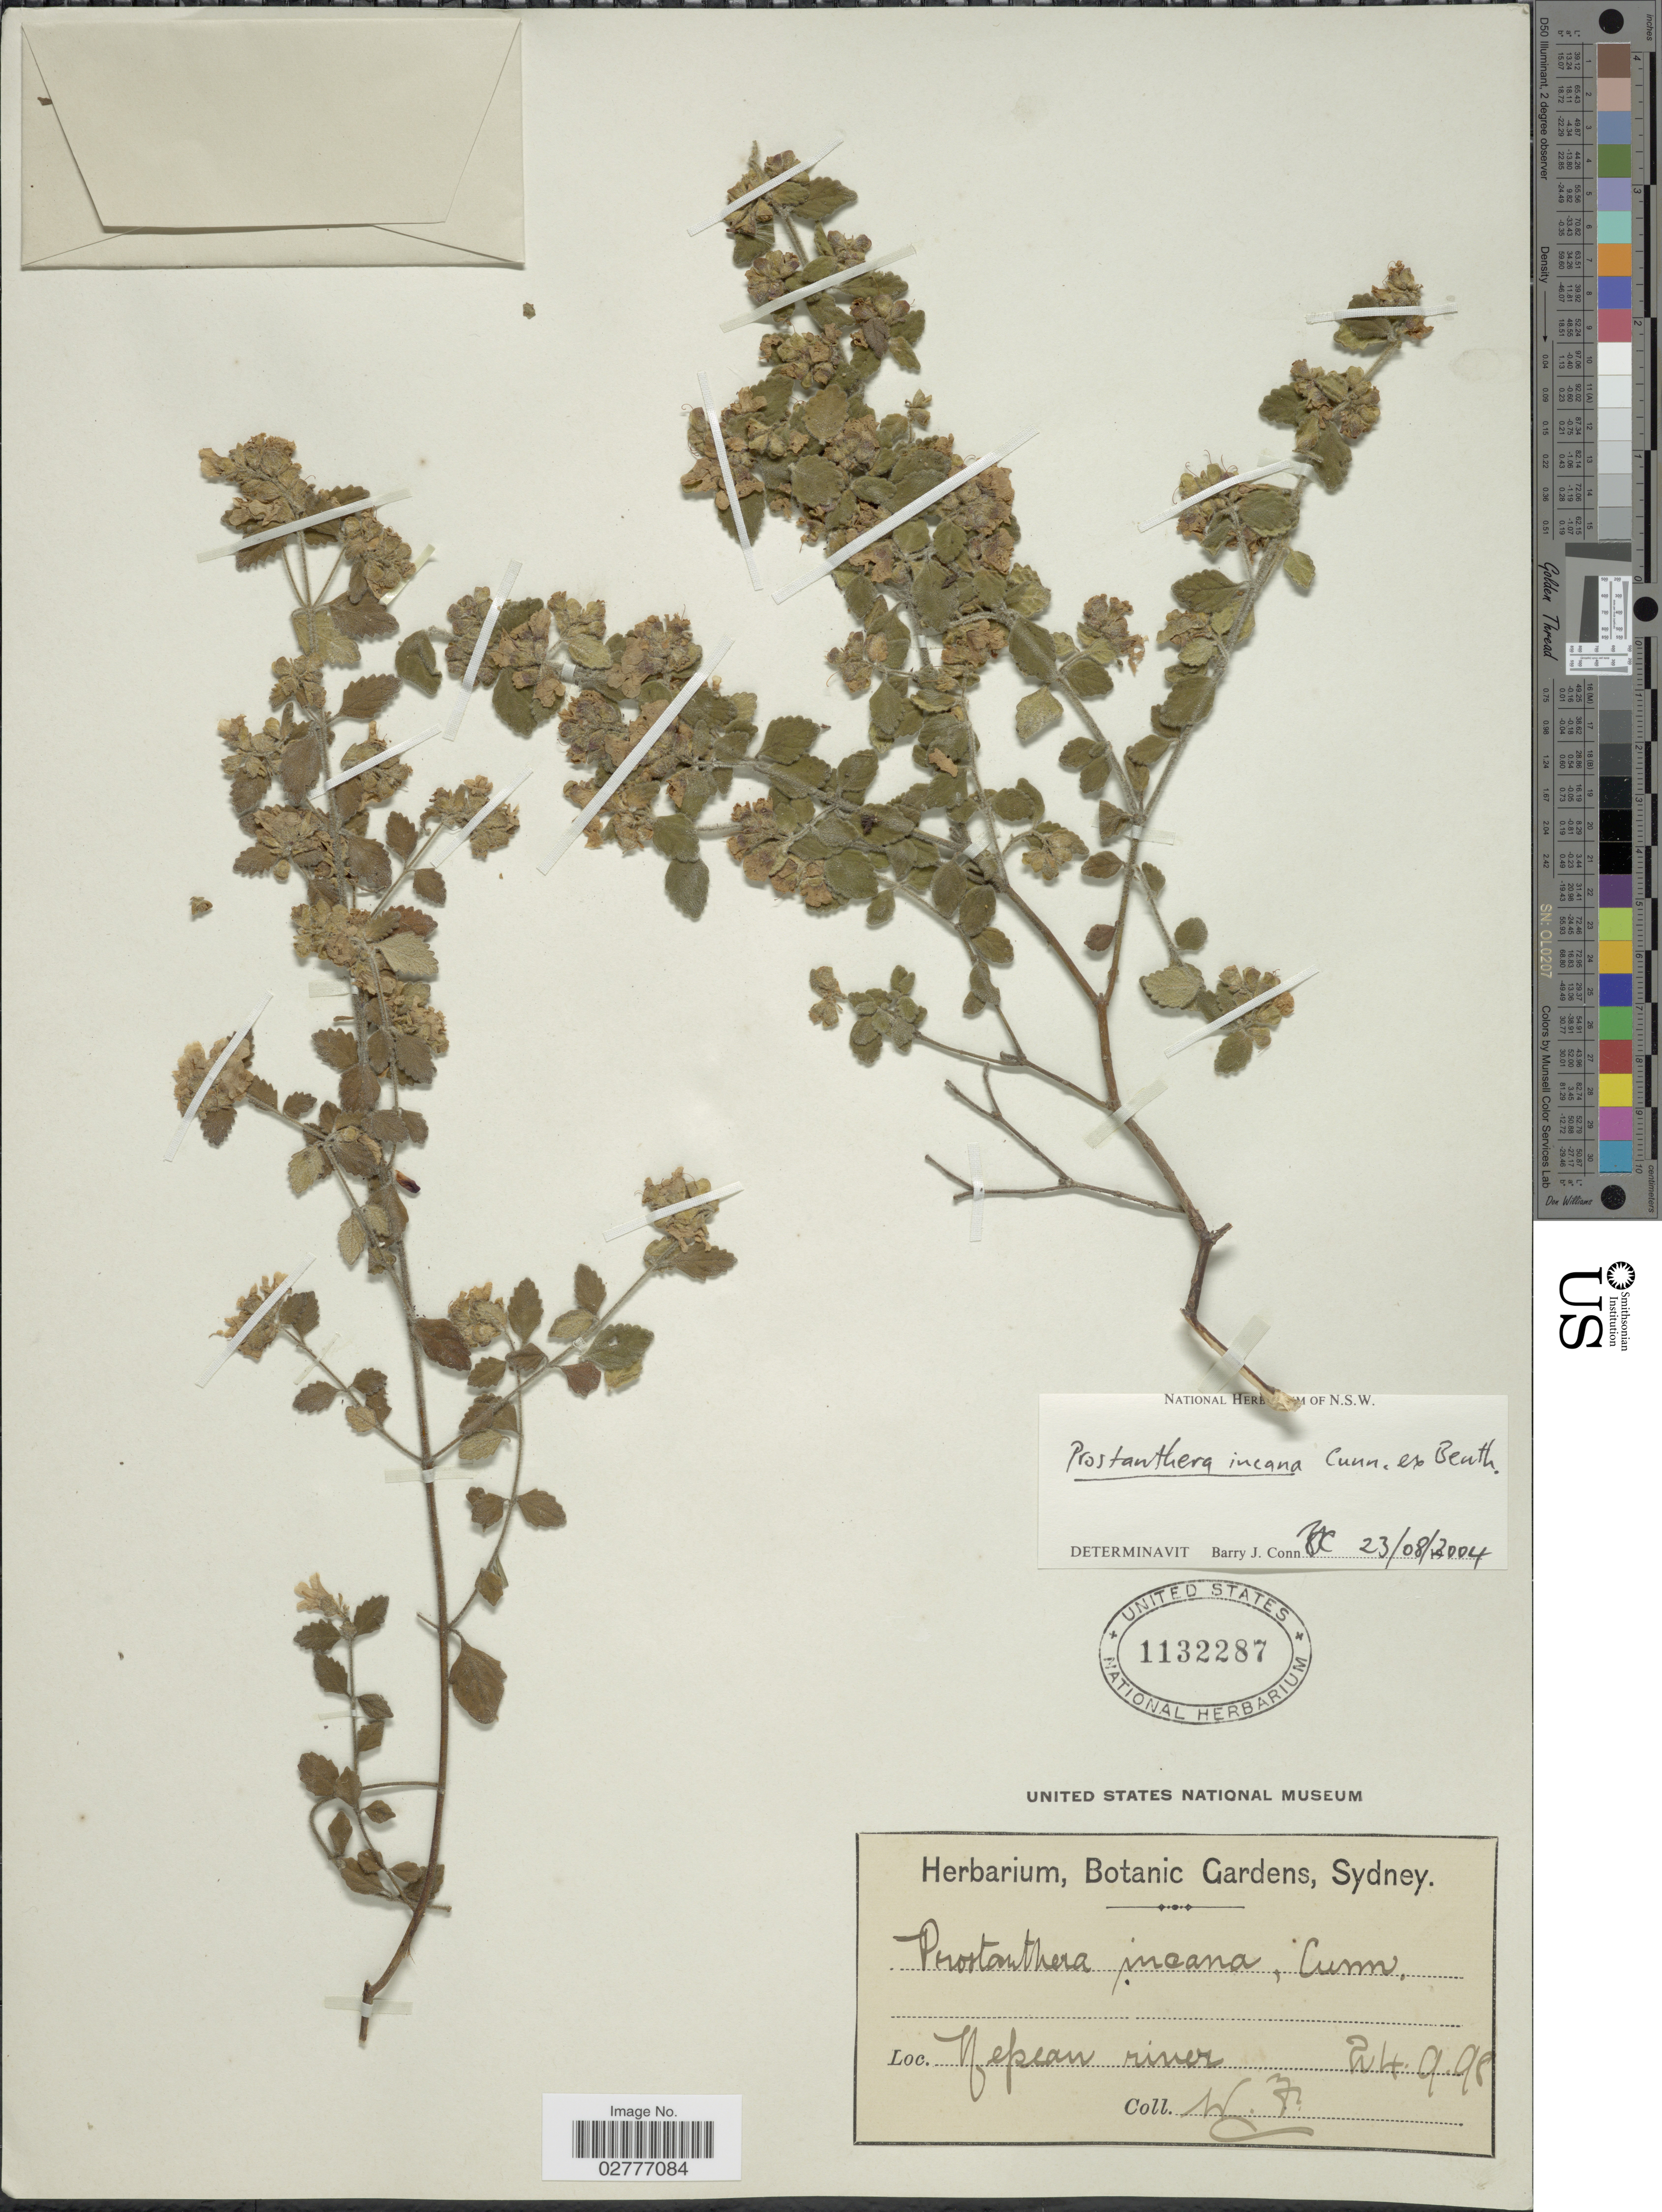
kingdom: Plantae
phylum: Tracheophyta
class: Magnoliopsida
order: Lamiales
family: Lamiaceae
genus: Prostanthera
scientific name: Prostanthera incana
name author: A. Cunn. ex Benth.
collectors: W. F.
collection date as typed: Transcribed d/m/y: 24/9/98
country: Australia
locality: Nepean river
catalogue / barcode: US 1132287